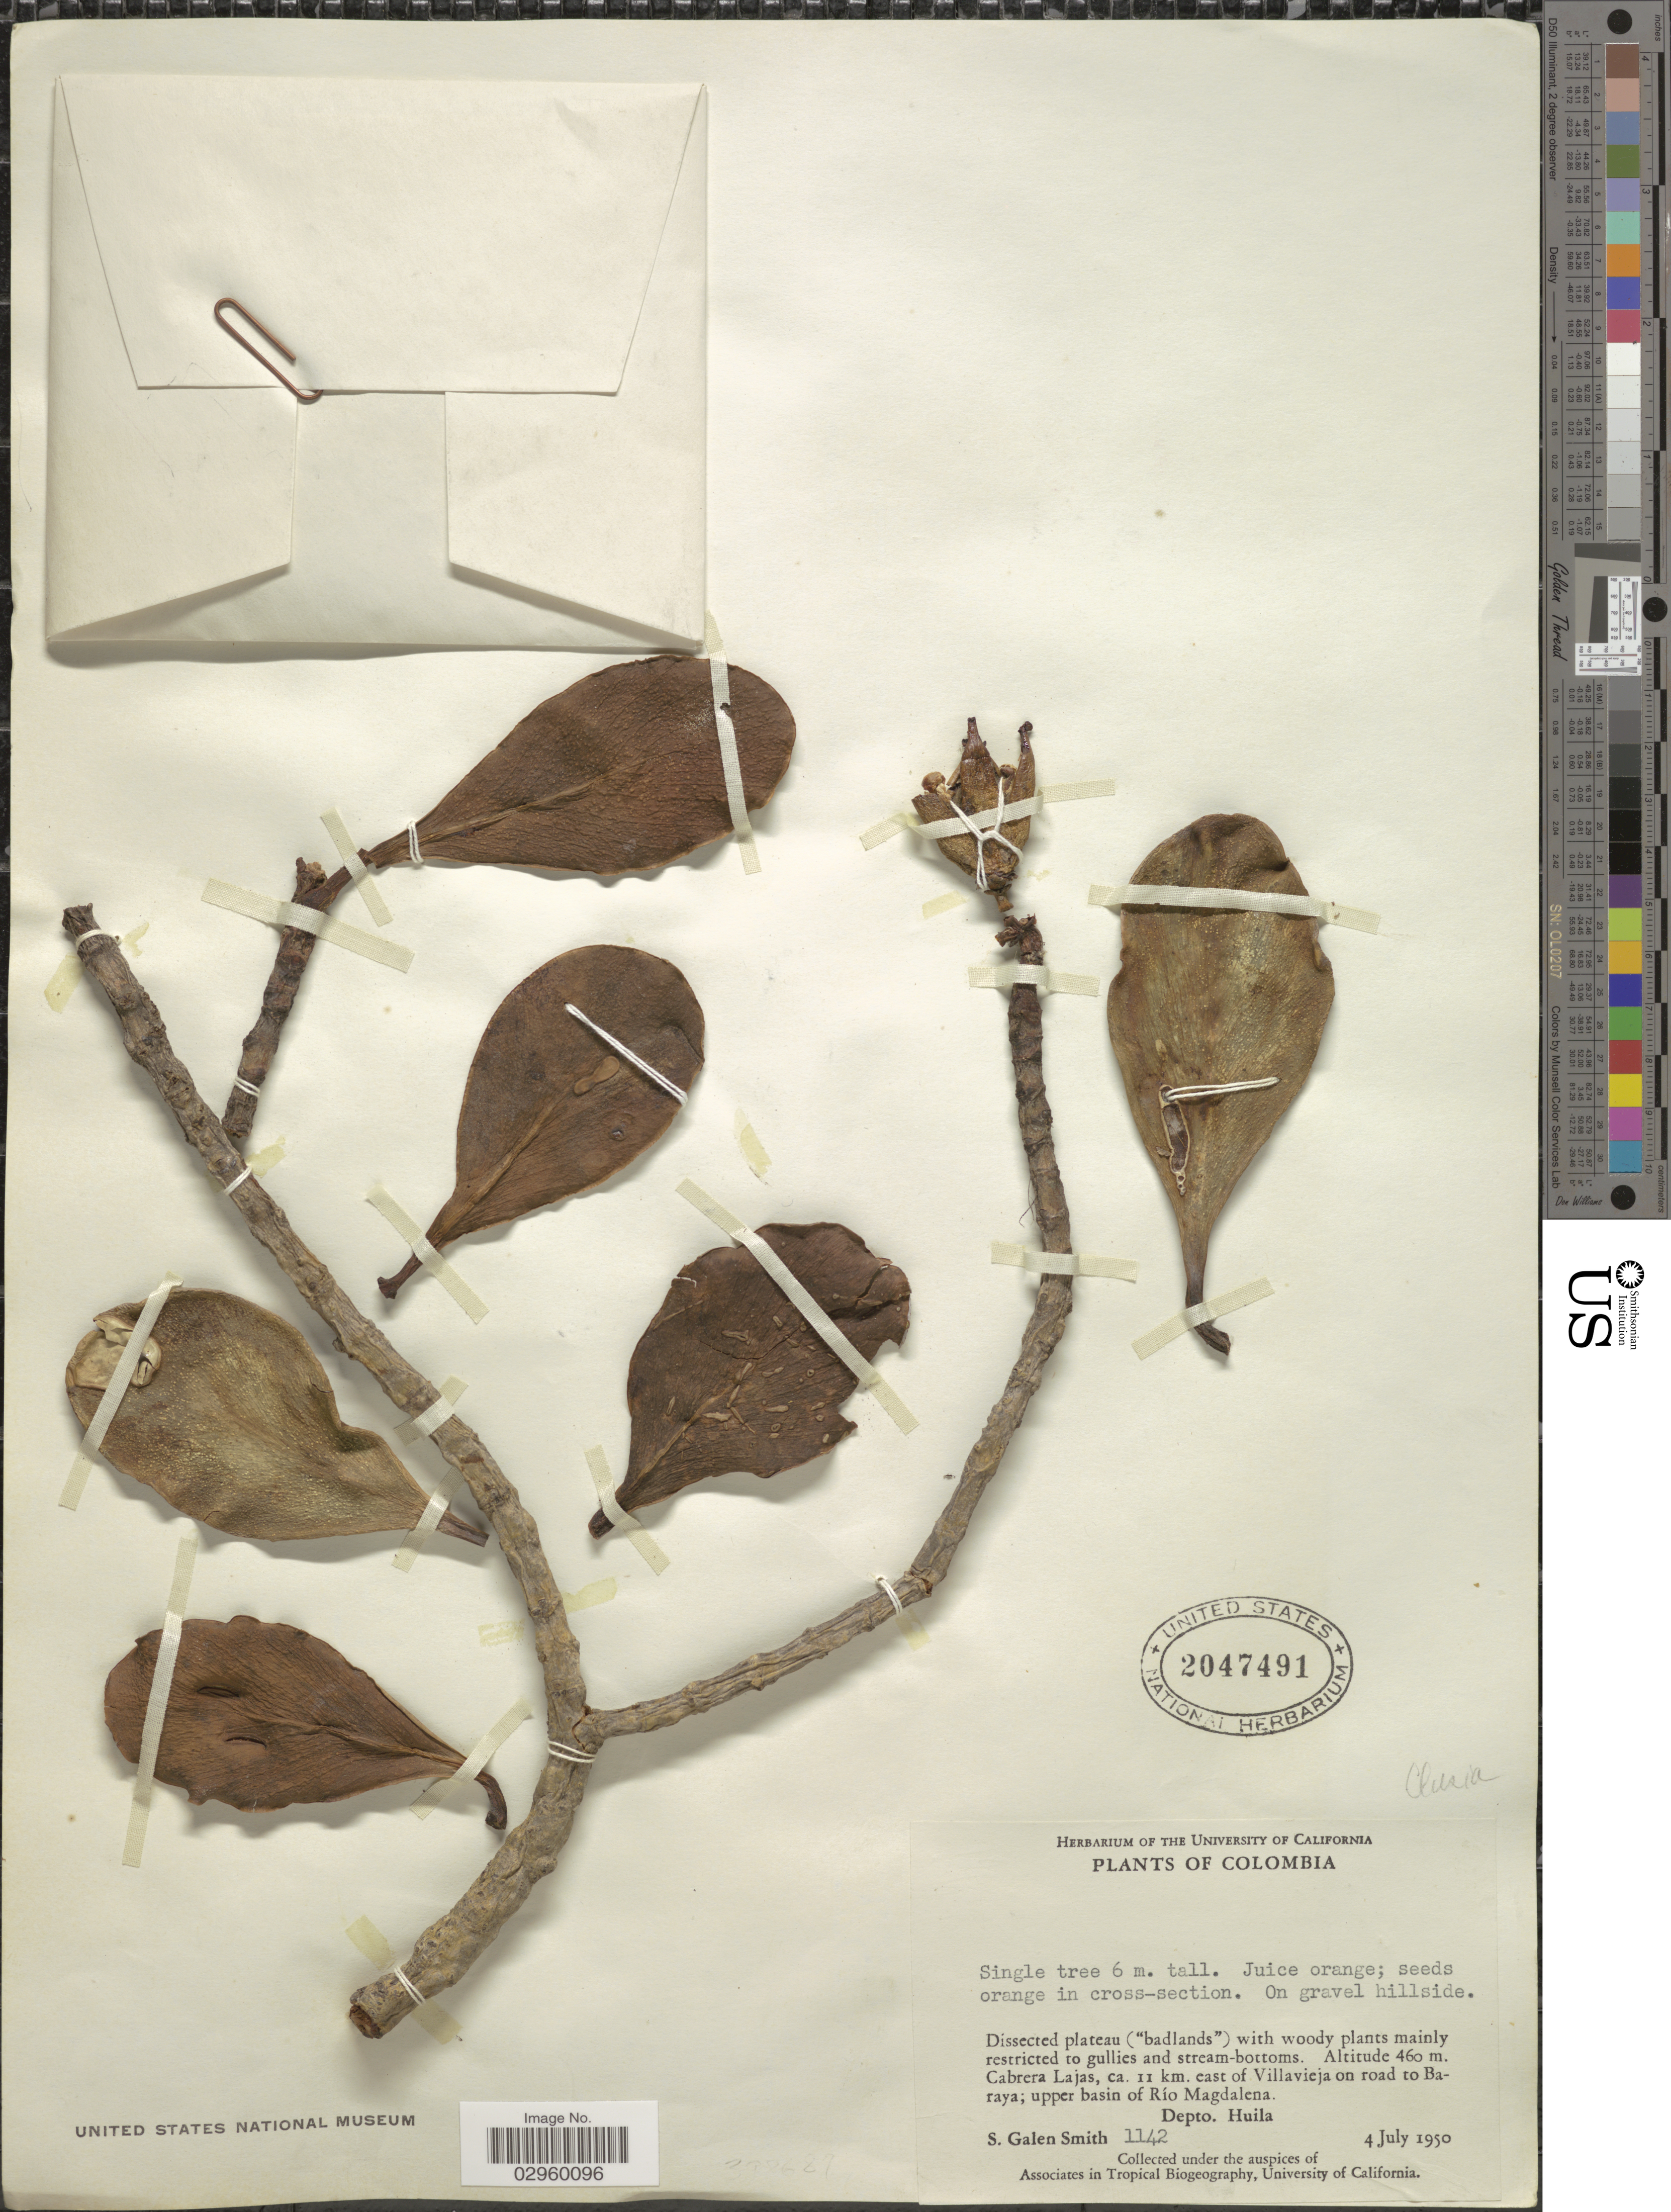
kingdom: Plantae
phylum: Tracheophyta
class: Magnoliopsida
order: Malpighiales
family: Clusiaceae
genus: Clusia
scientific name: Clusia sp.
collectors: S. G. Smith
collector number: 1142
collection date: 1950-07-04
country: Colombia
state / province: Huila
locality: Cabrera Lajas, ca. 11 km. east of Villavieja on road to Baraya; upper basin of Río Magdalena, Depto. Huila.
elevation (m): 460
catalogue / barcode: US 2047491